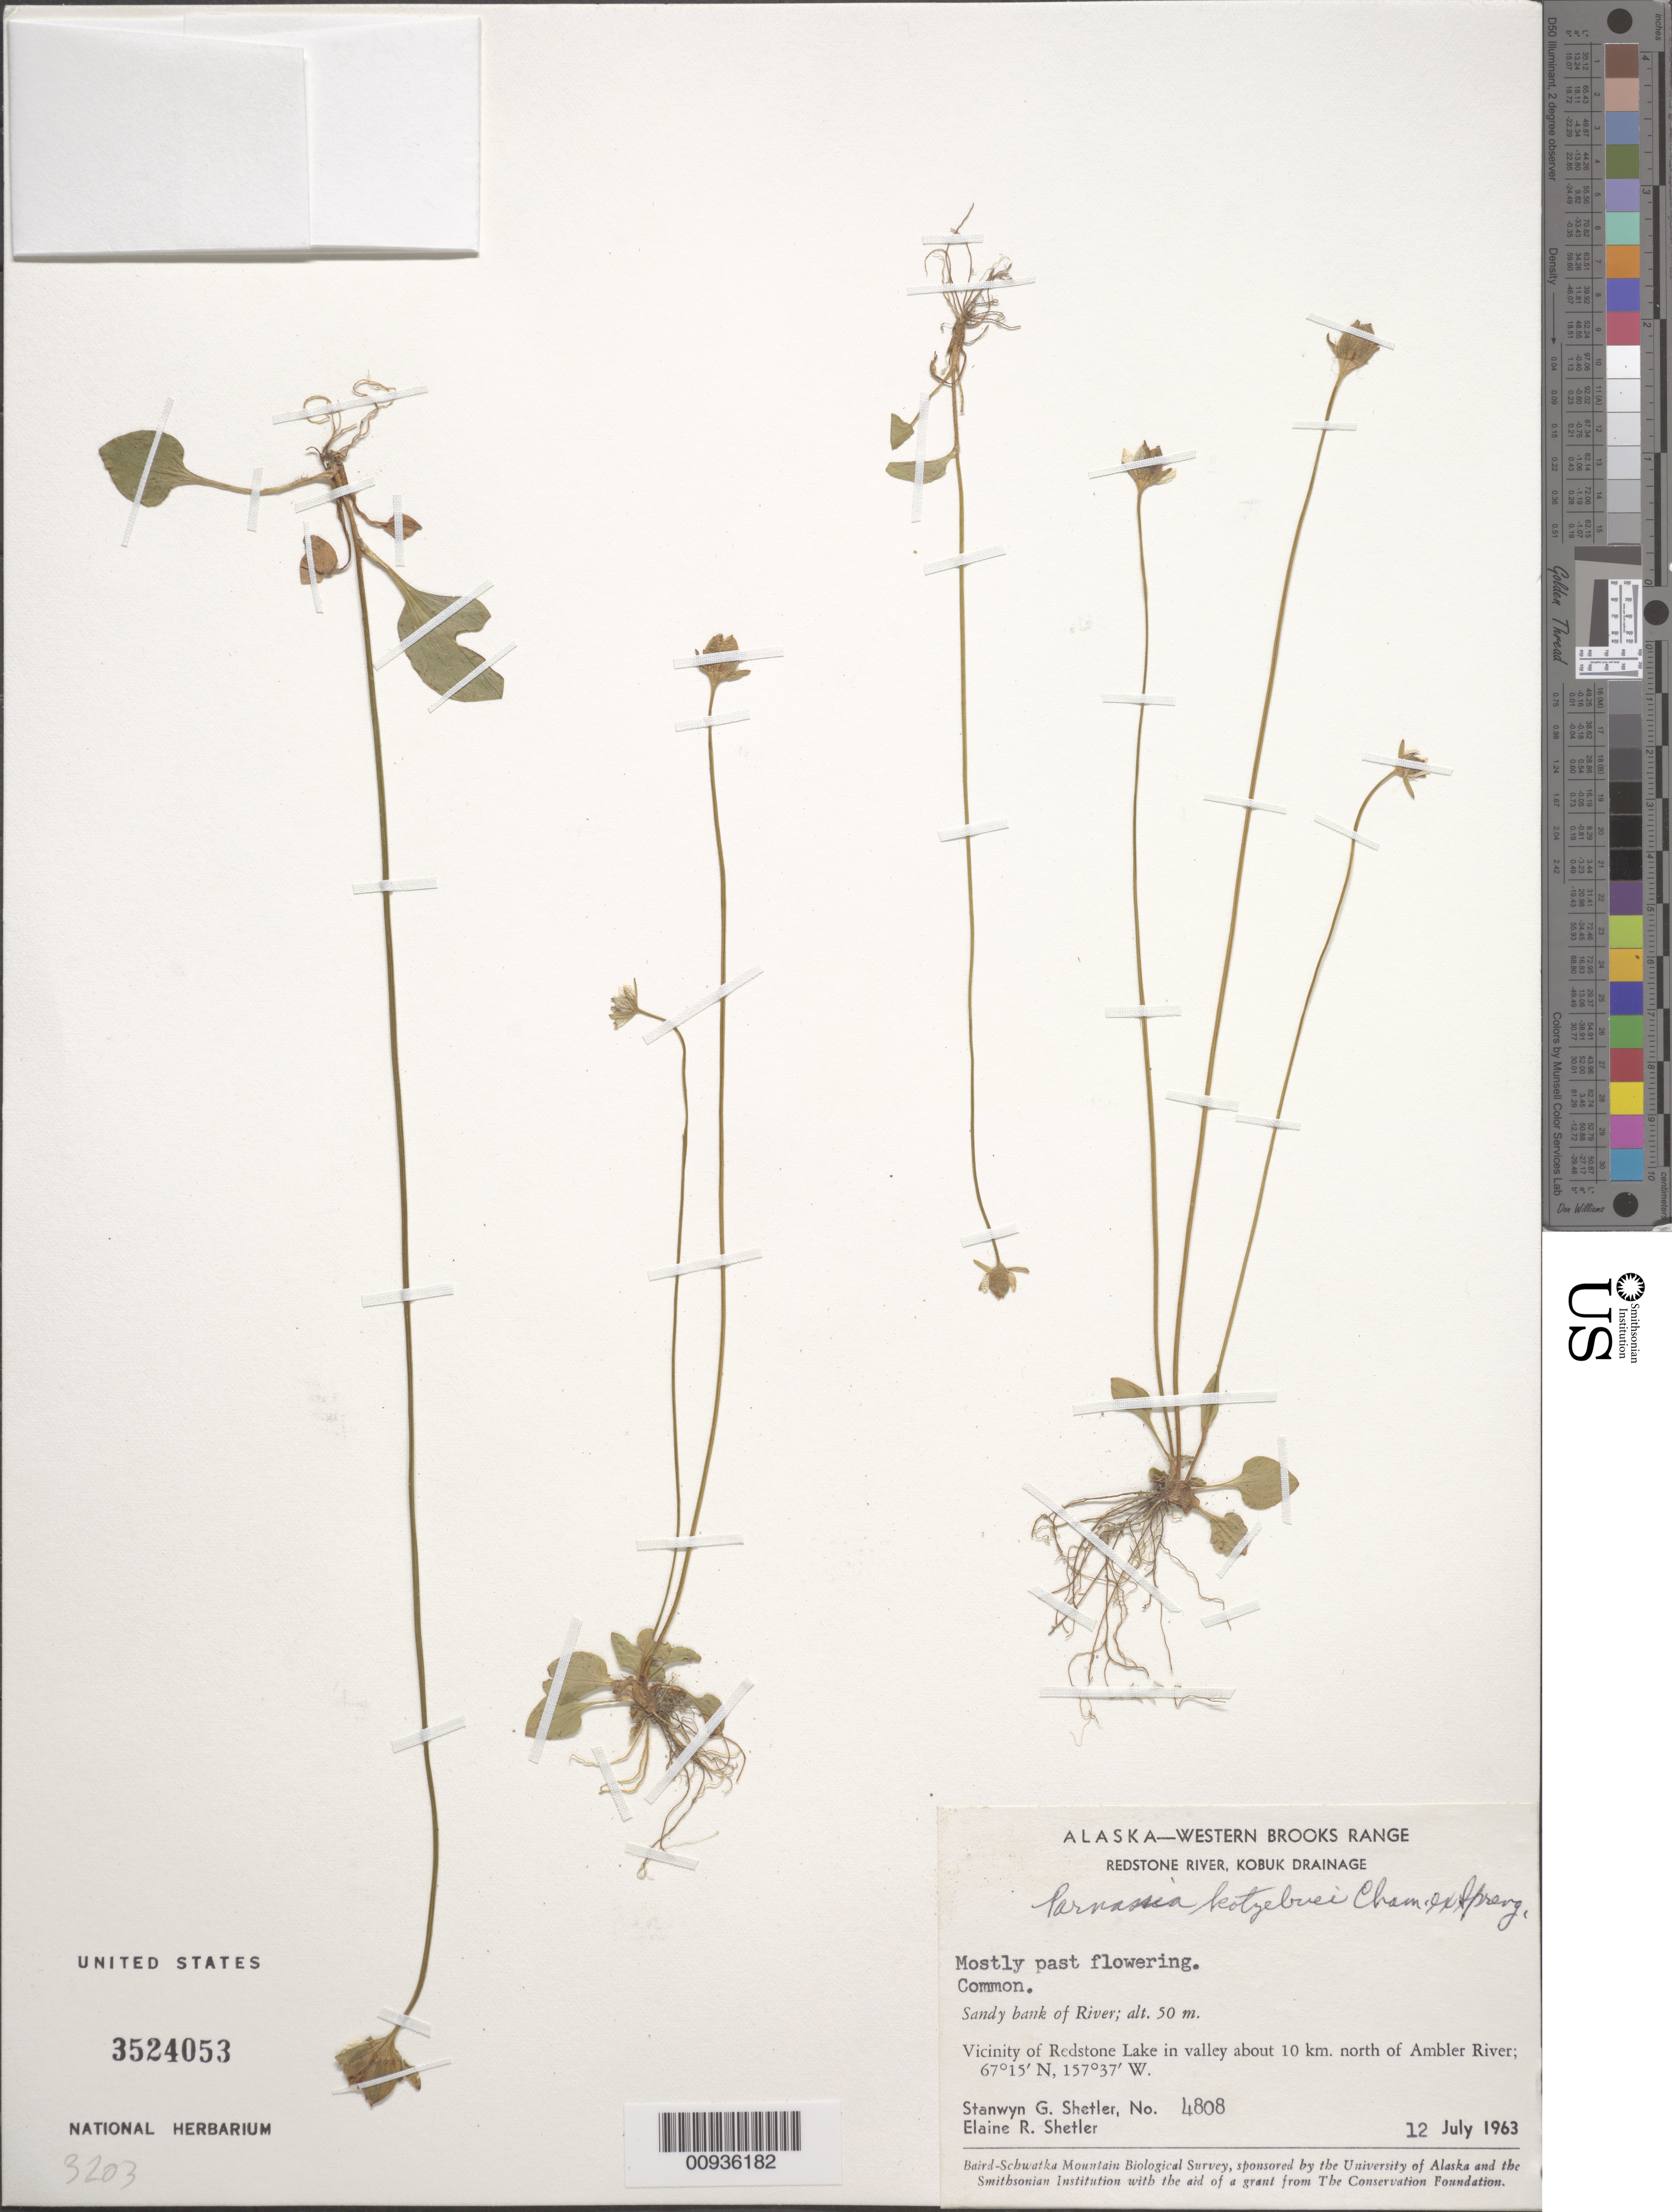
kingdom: Plantae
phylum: Tracheophyta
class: Magnoliopsida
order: Celastrales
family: Parnassiaceae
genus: Parnassia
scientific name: Parnassia kotzebuei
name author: Cham. ex Spreng.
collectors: S. Shetler & E. R. Shetler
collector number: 4808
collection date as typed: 12 Jul 1963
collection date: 1963-07-12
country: United States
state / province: Alaska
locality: Vicinity of Redstone Lake in valley about 10 km. north of Ambler River. Western Brooks Range, Redstone River, Kobuk Drainage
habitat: Sandy bank of river.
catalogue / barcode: US 3524053